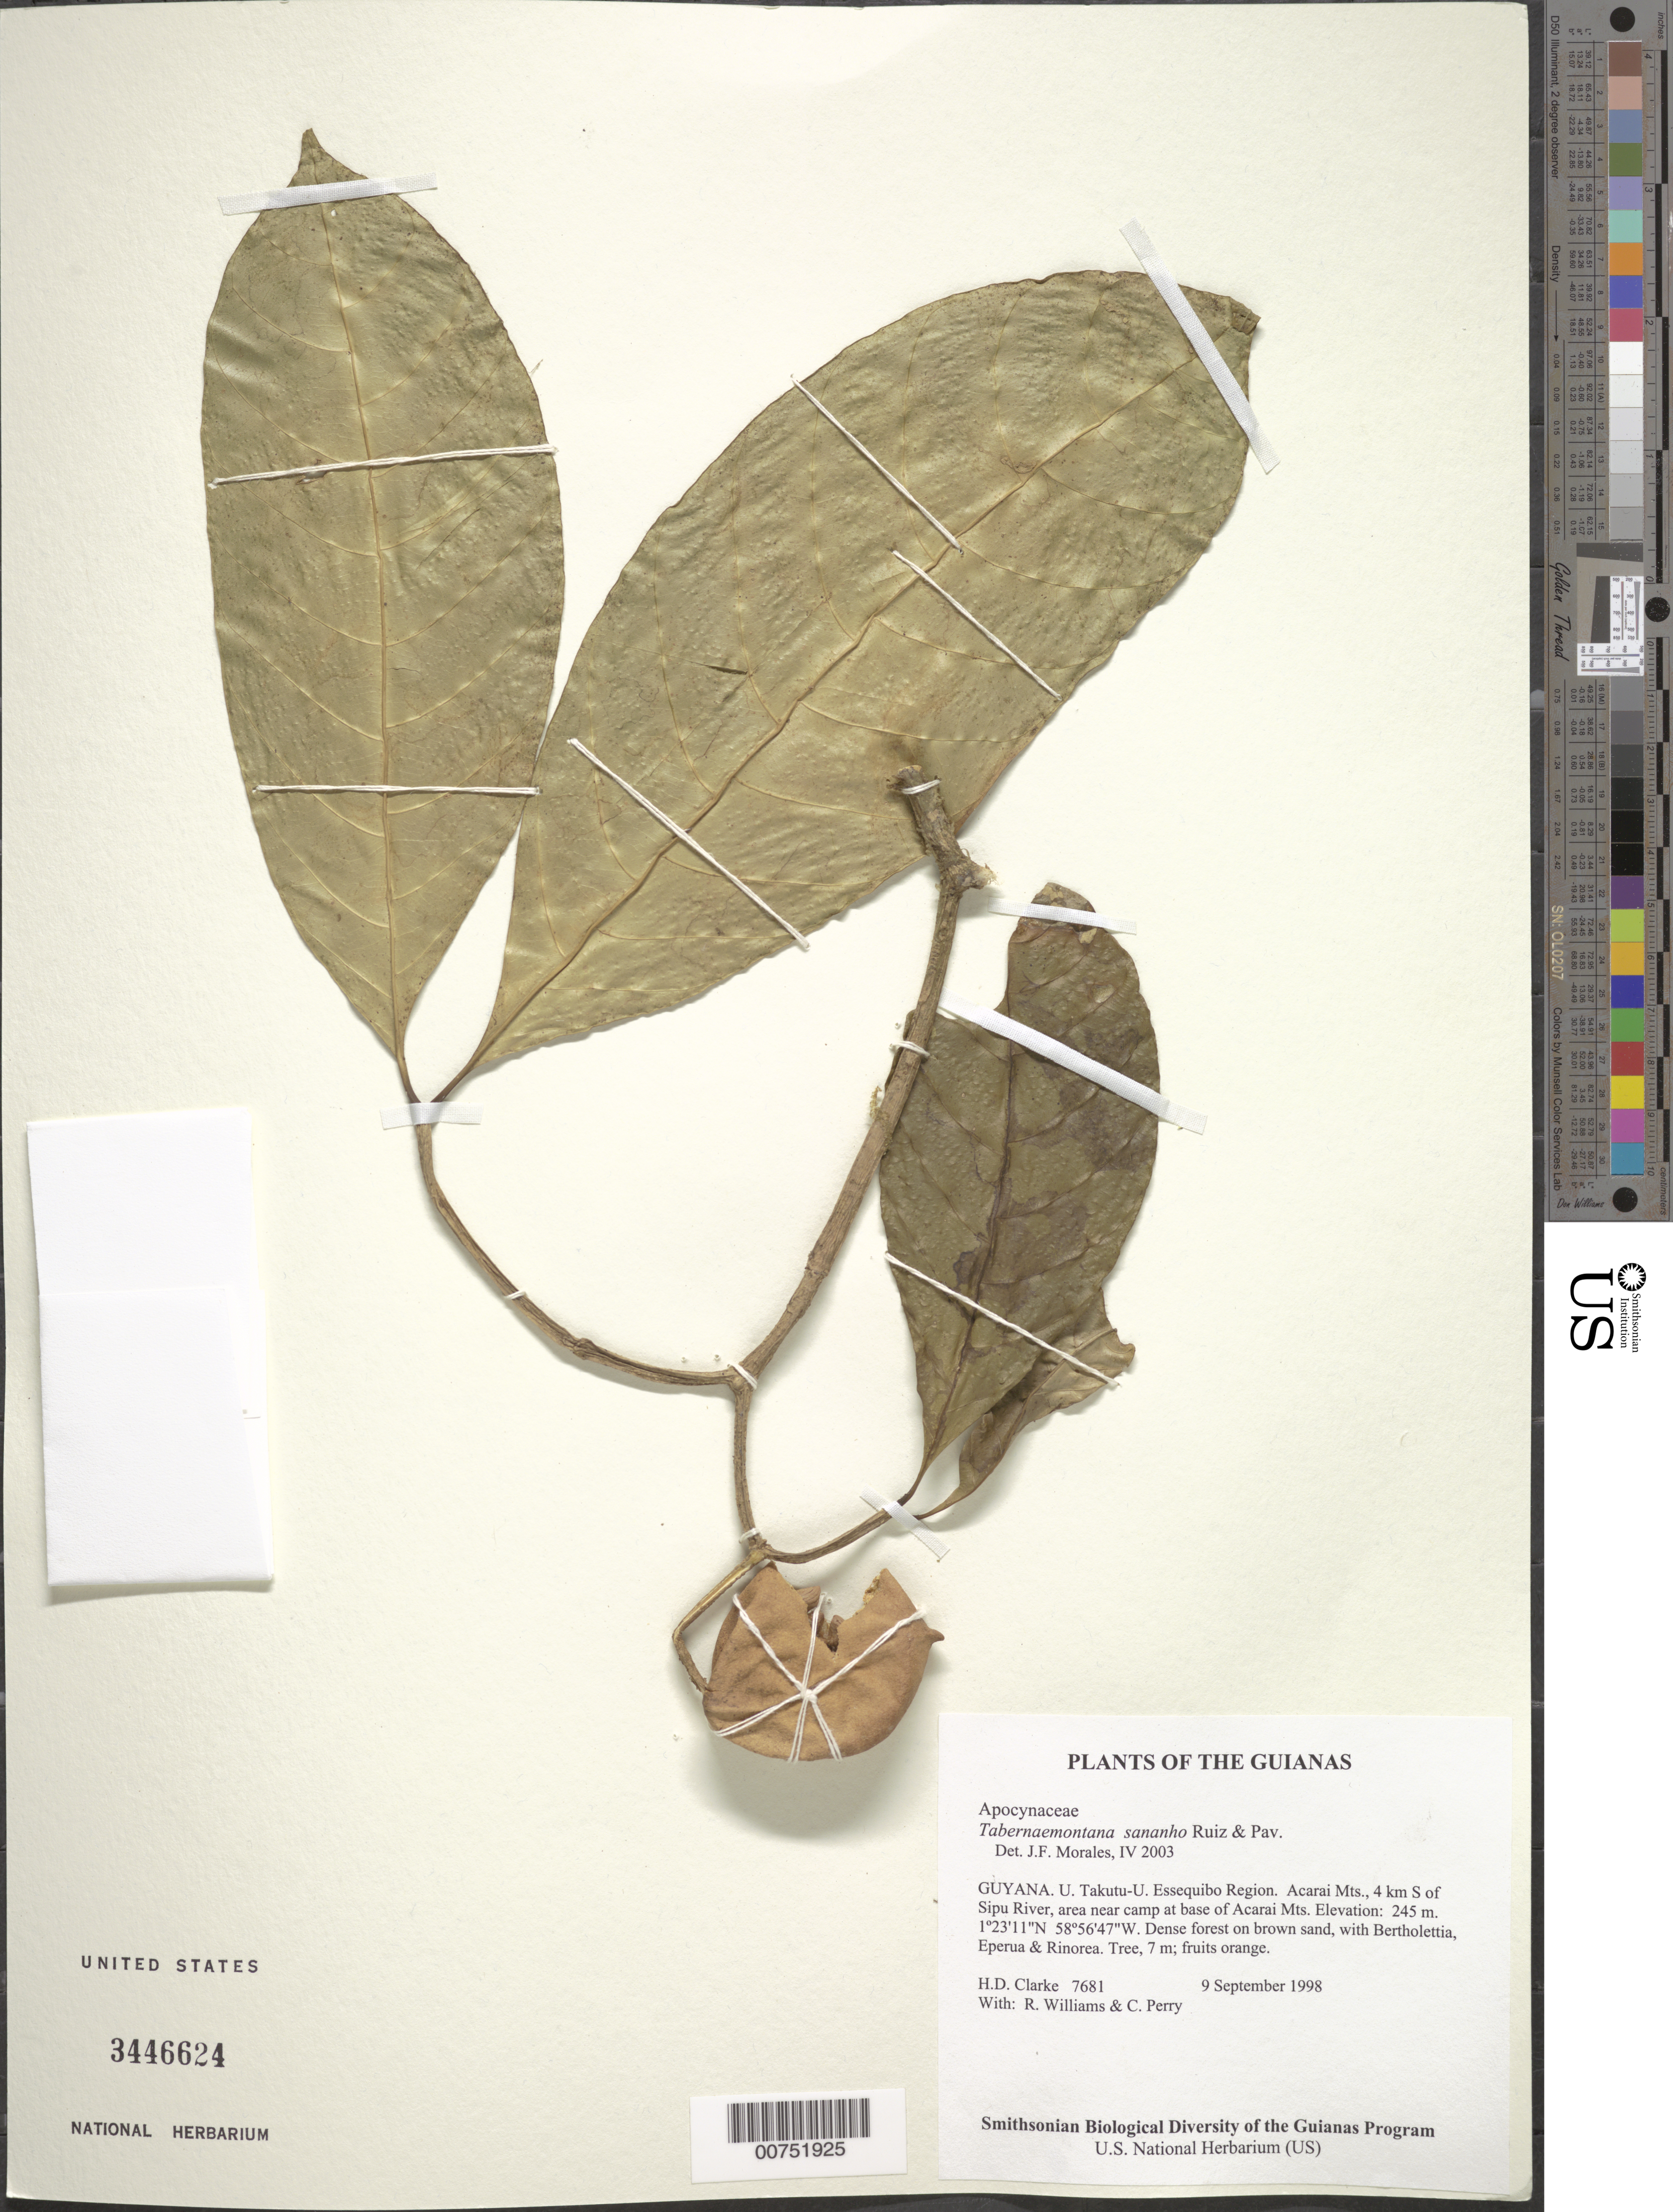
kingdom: Plantae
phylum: Tracheophyta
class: Magnoliopsida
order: Gentianales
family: Apocynaceae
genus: Tabernaemontana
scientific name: Tabernaemontana sananho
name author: Ruiz & Pav.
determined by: Morales, J. F.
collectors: H. D. Clarke, R. Williams & C. Perry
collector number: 7681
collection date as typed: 9 September 1998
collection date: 1998-09-09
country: Guyana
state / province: U. Takutu-U. Essequibo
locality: Acarai Mts., 4 km S of Sipu River, area near camp at base of Acarai Mts.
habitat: Dense forest on brown sand, with Bertholettia, Eperua & Rinorea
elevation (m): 245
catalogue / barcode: US 3446624